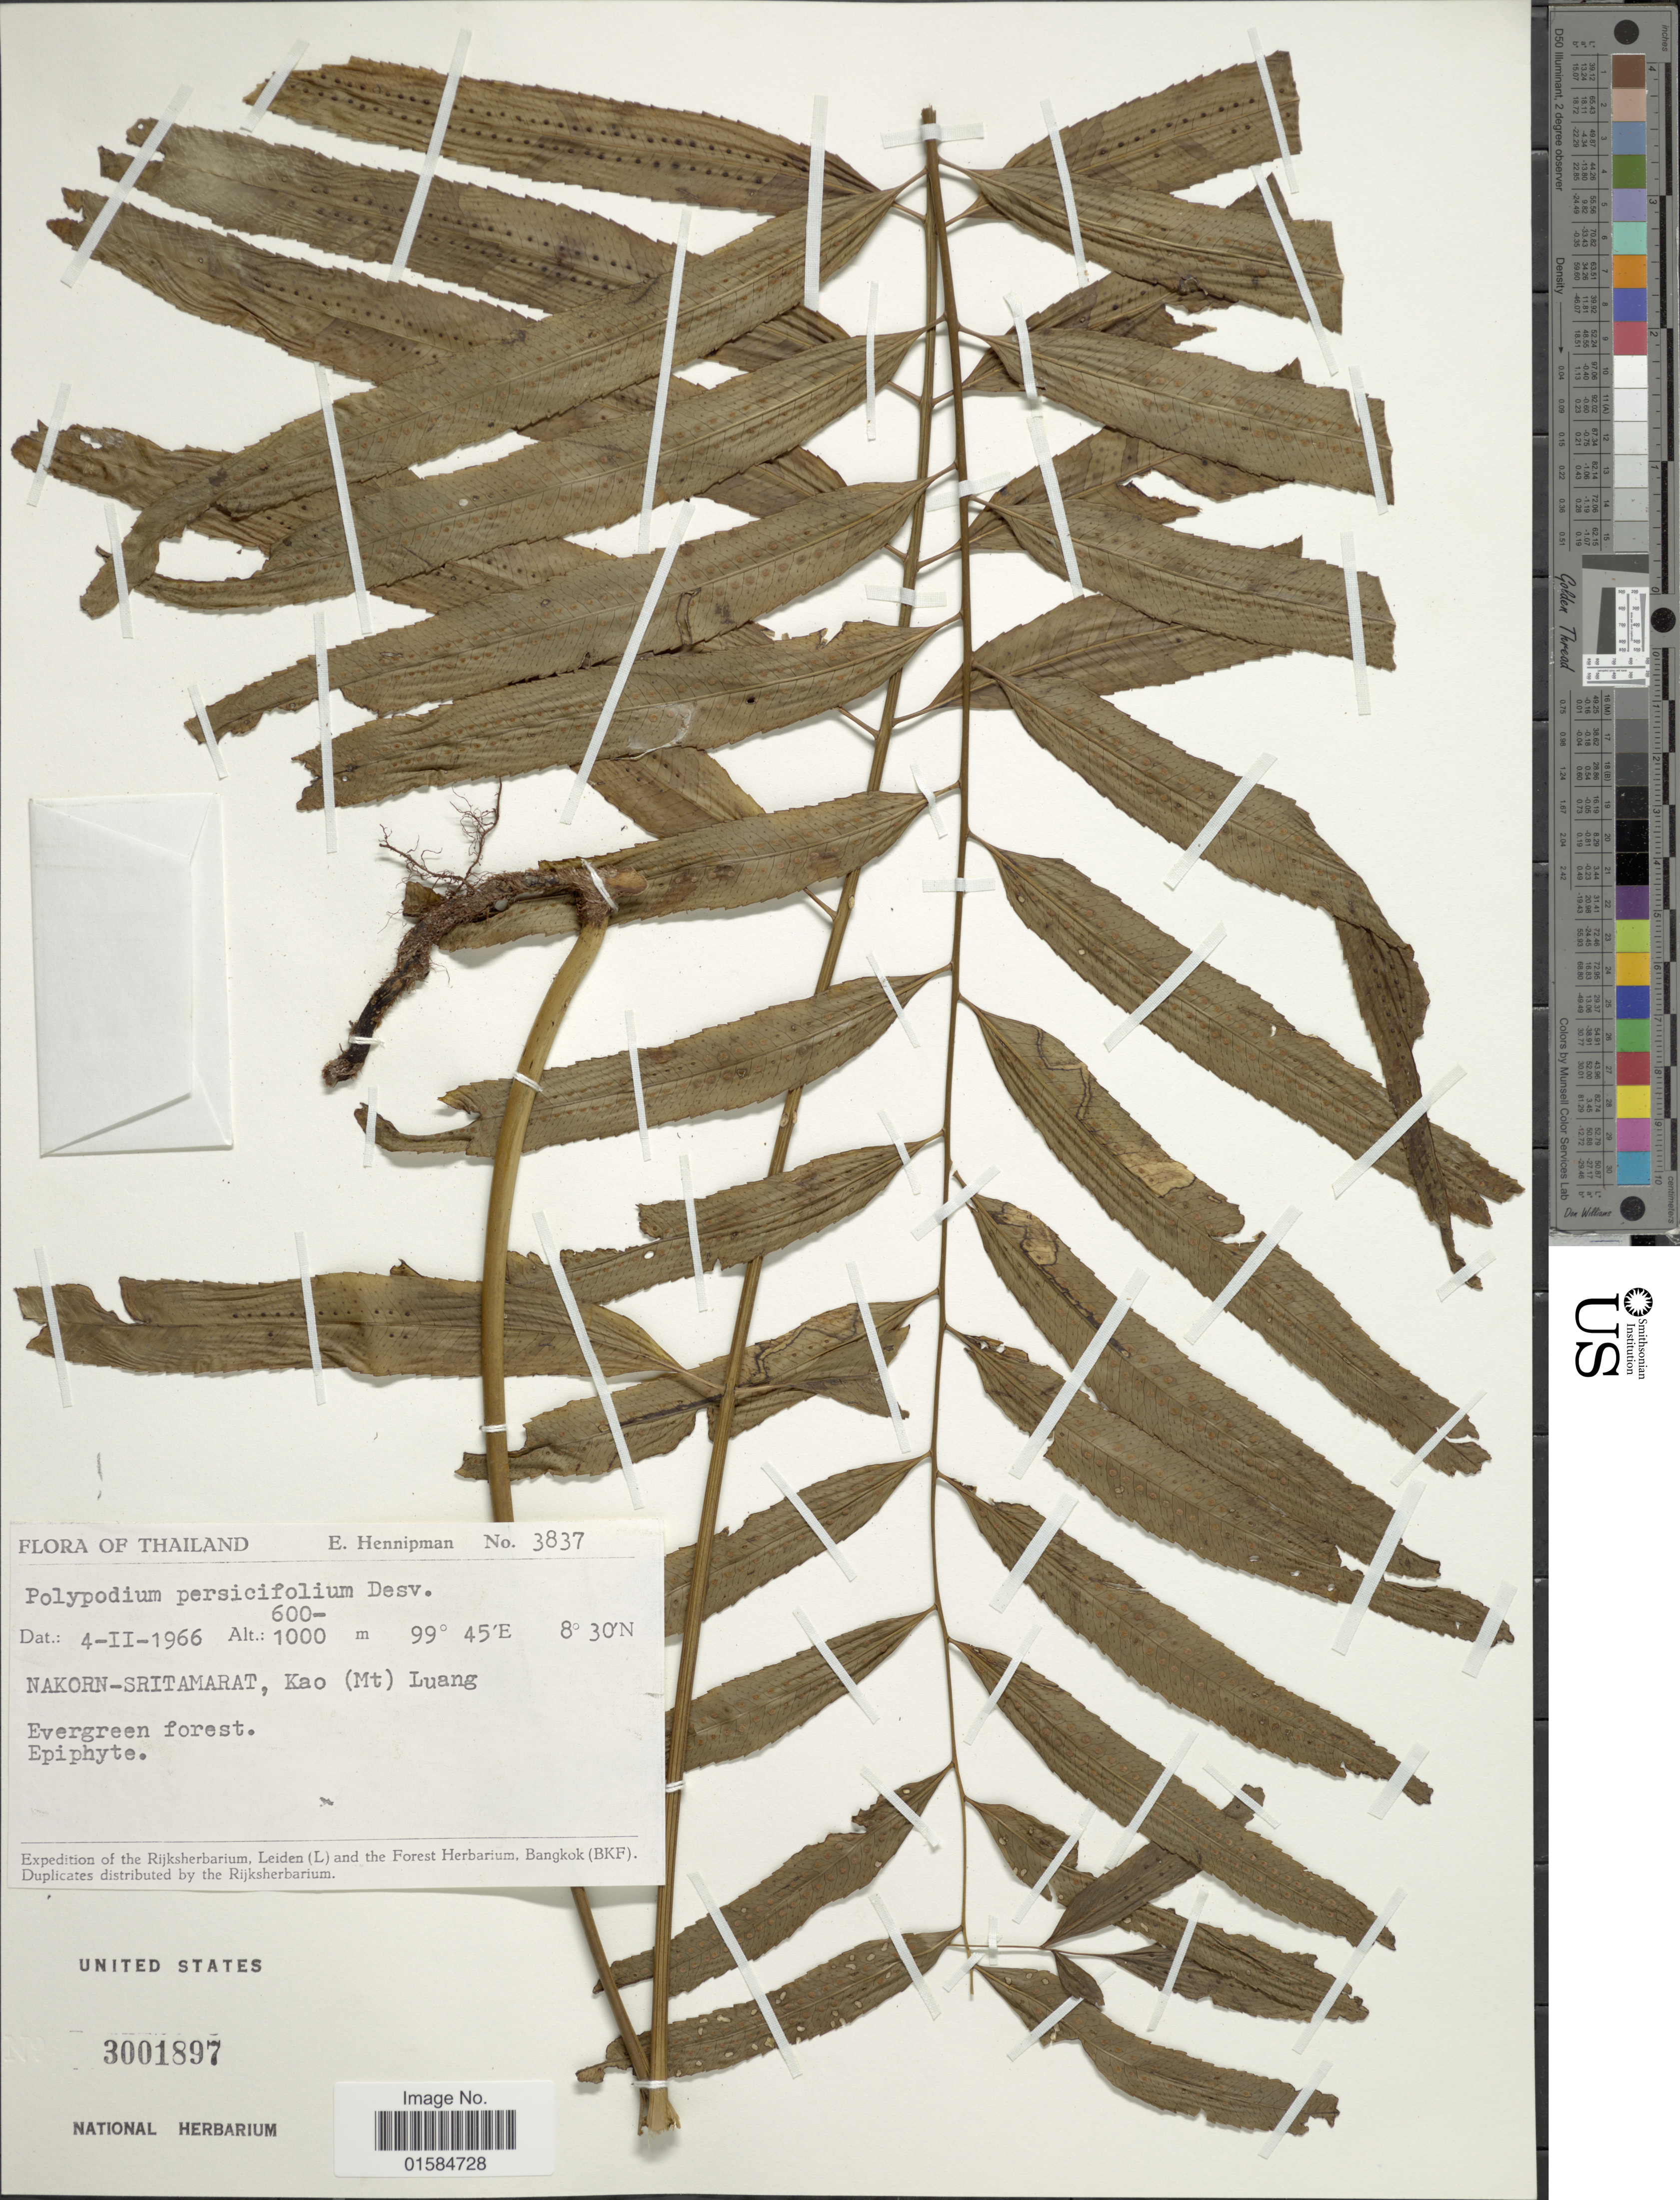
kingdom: Plantae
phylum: Tracheophyta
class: Polypodiopsida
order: Polypodiales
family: Polypodiaceae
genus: Goniophlebium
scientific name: Goniophlebium persicifolium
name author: (Desv.) Bedd.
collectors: E. Hennipman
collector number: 3837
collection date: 1966-02-04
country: Thailand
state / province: Nakhon Si Thammarat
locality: Nakorn-Sritamarat, Kao (Mt) Luang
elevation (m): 600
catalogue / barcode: US 3001897